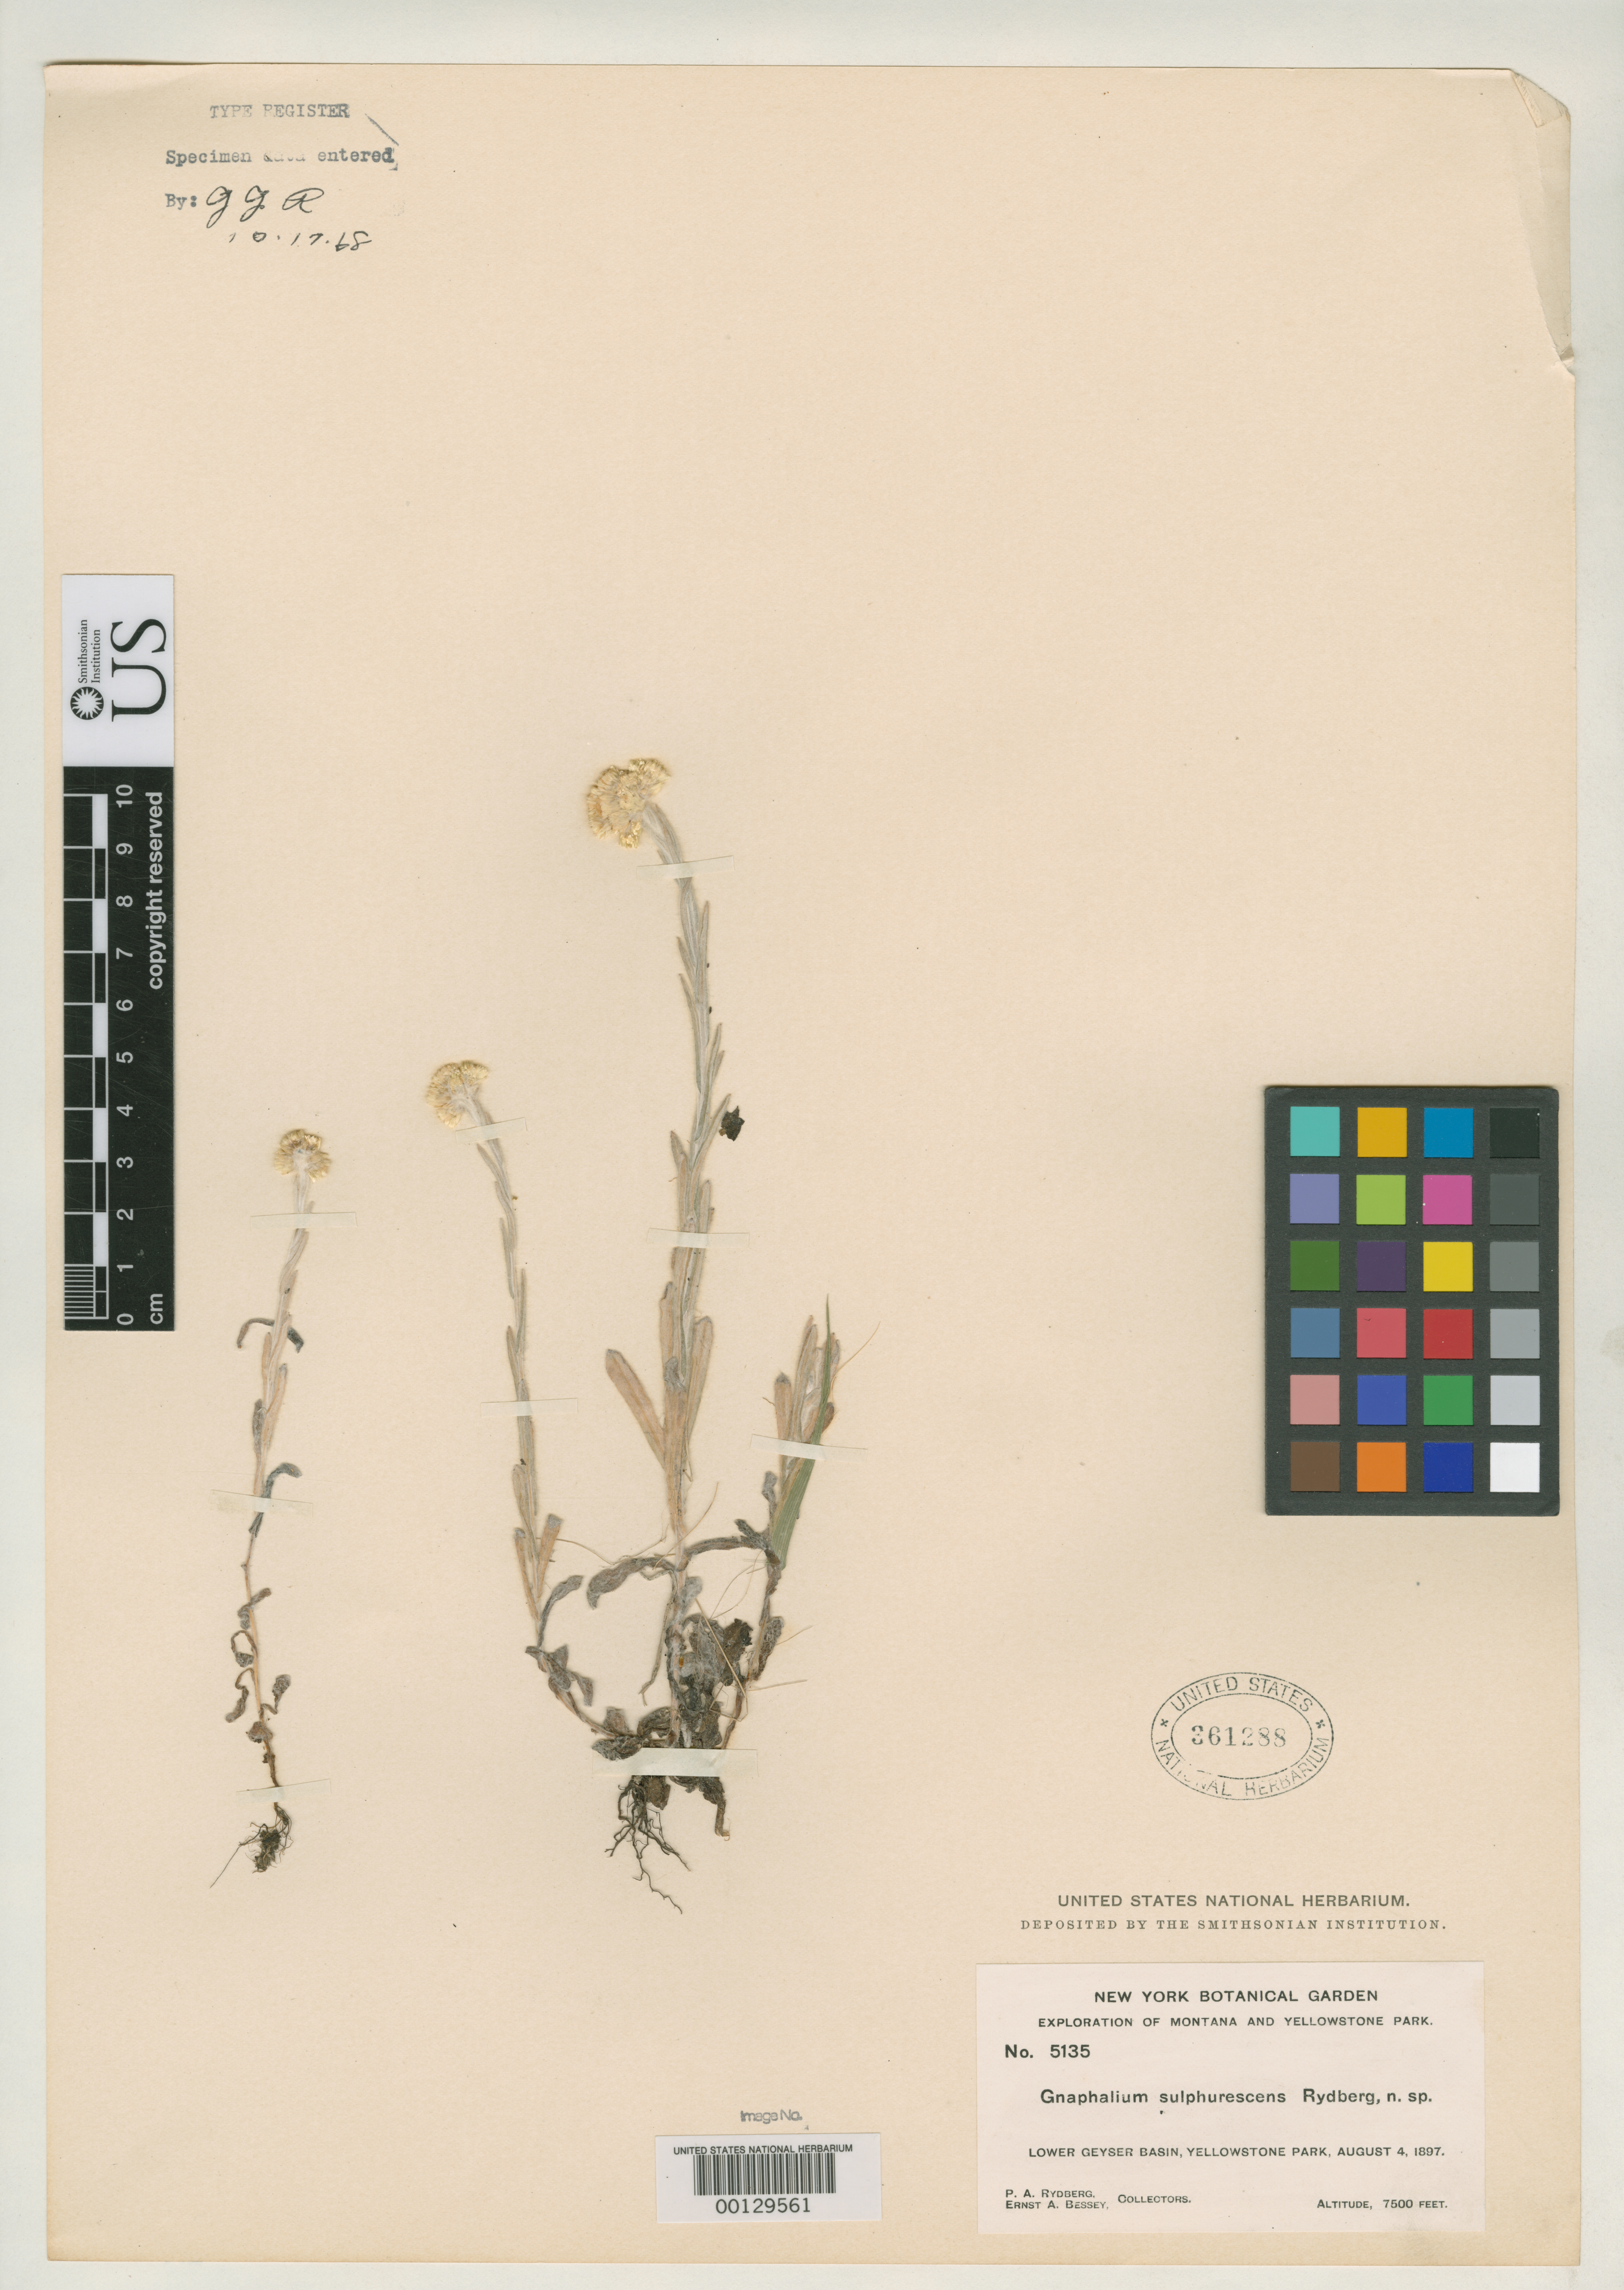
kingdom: Plantae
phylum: Tracheophyta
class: Magnoliopsida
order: Asterales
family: Asteraceae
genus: Gnaphalium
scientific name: Gnaphalium sulphurescens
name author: Rydb.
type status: Syntype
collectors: P. A. Rydberg & E. Bessey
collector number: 5135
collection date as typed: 04 Aug 1897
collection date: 1897-08-04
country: United States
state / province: Wyoming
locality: Yellowstone National Park; lower geyser basin.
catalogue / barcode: US 361288